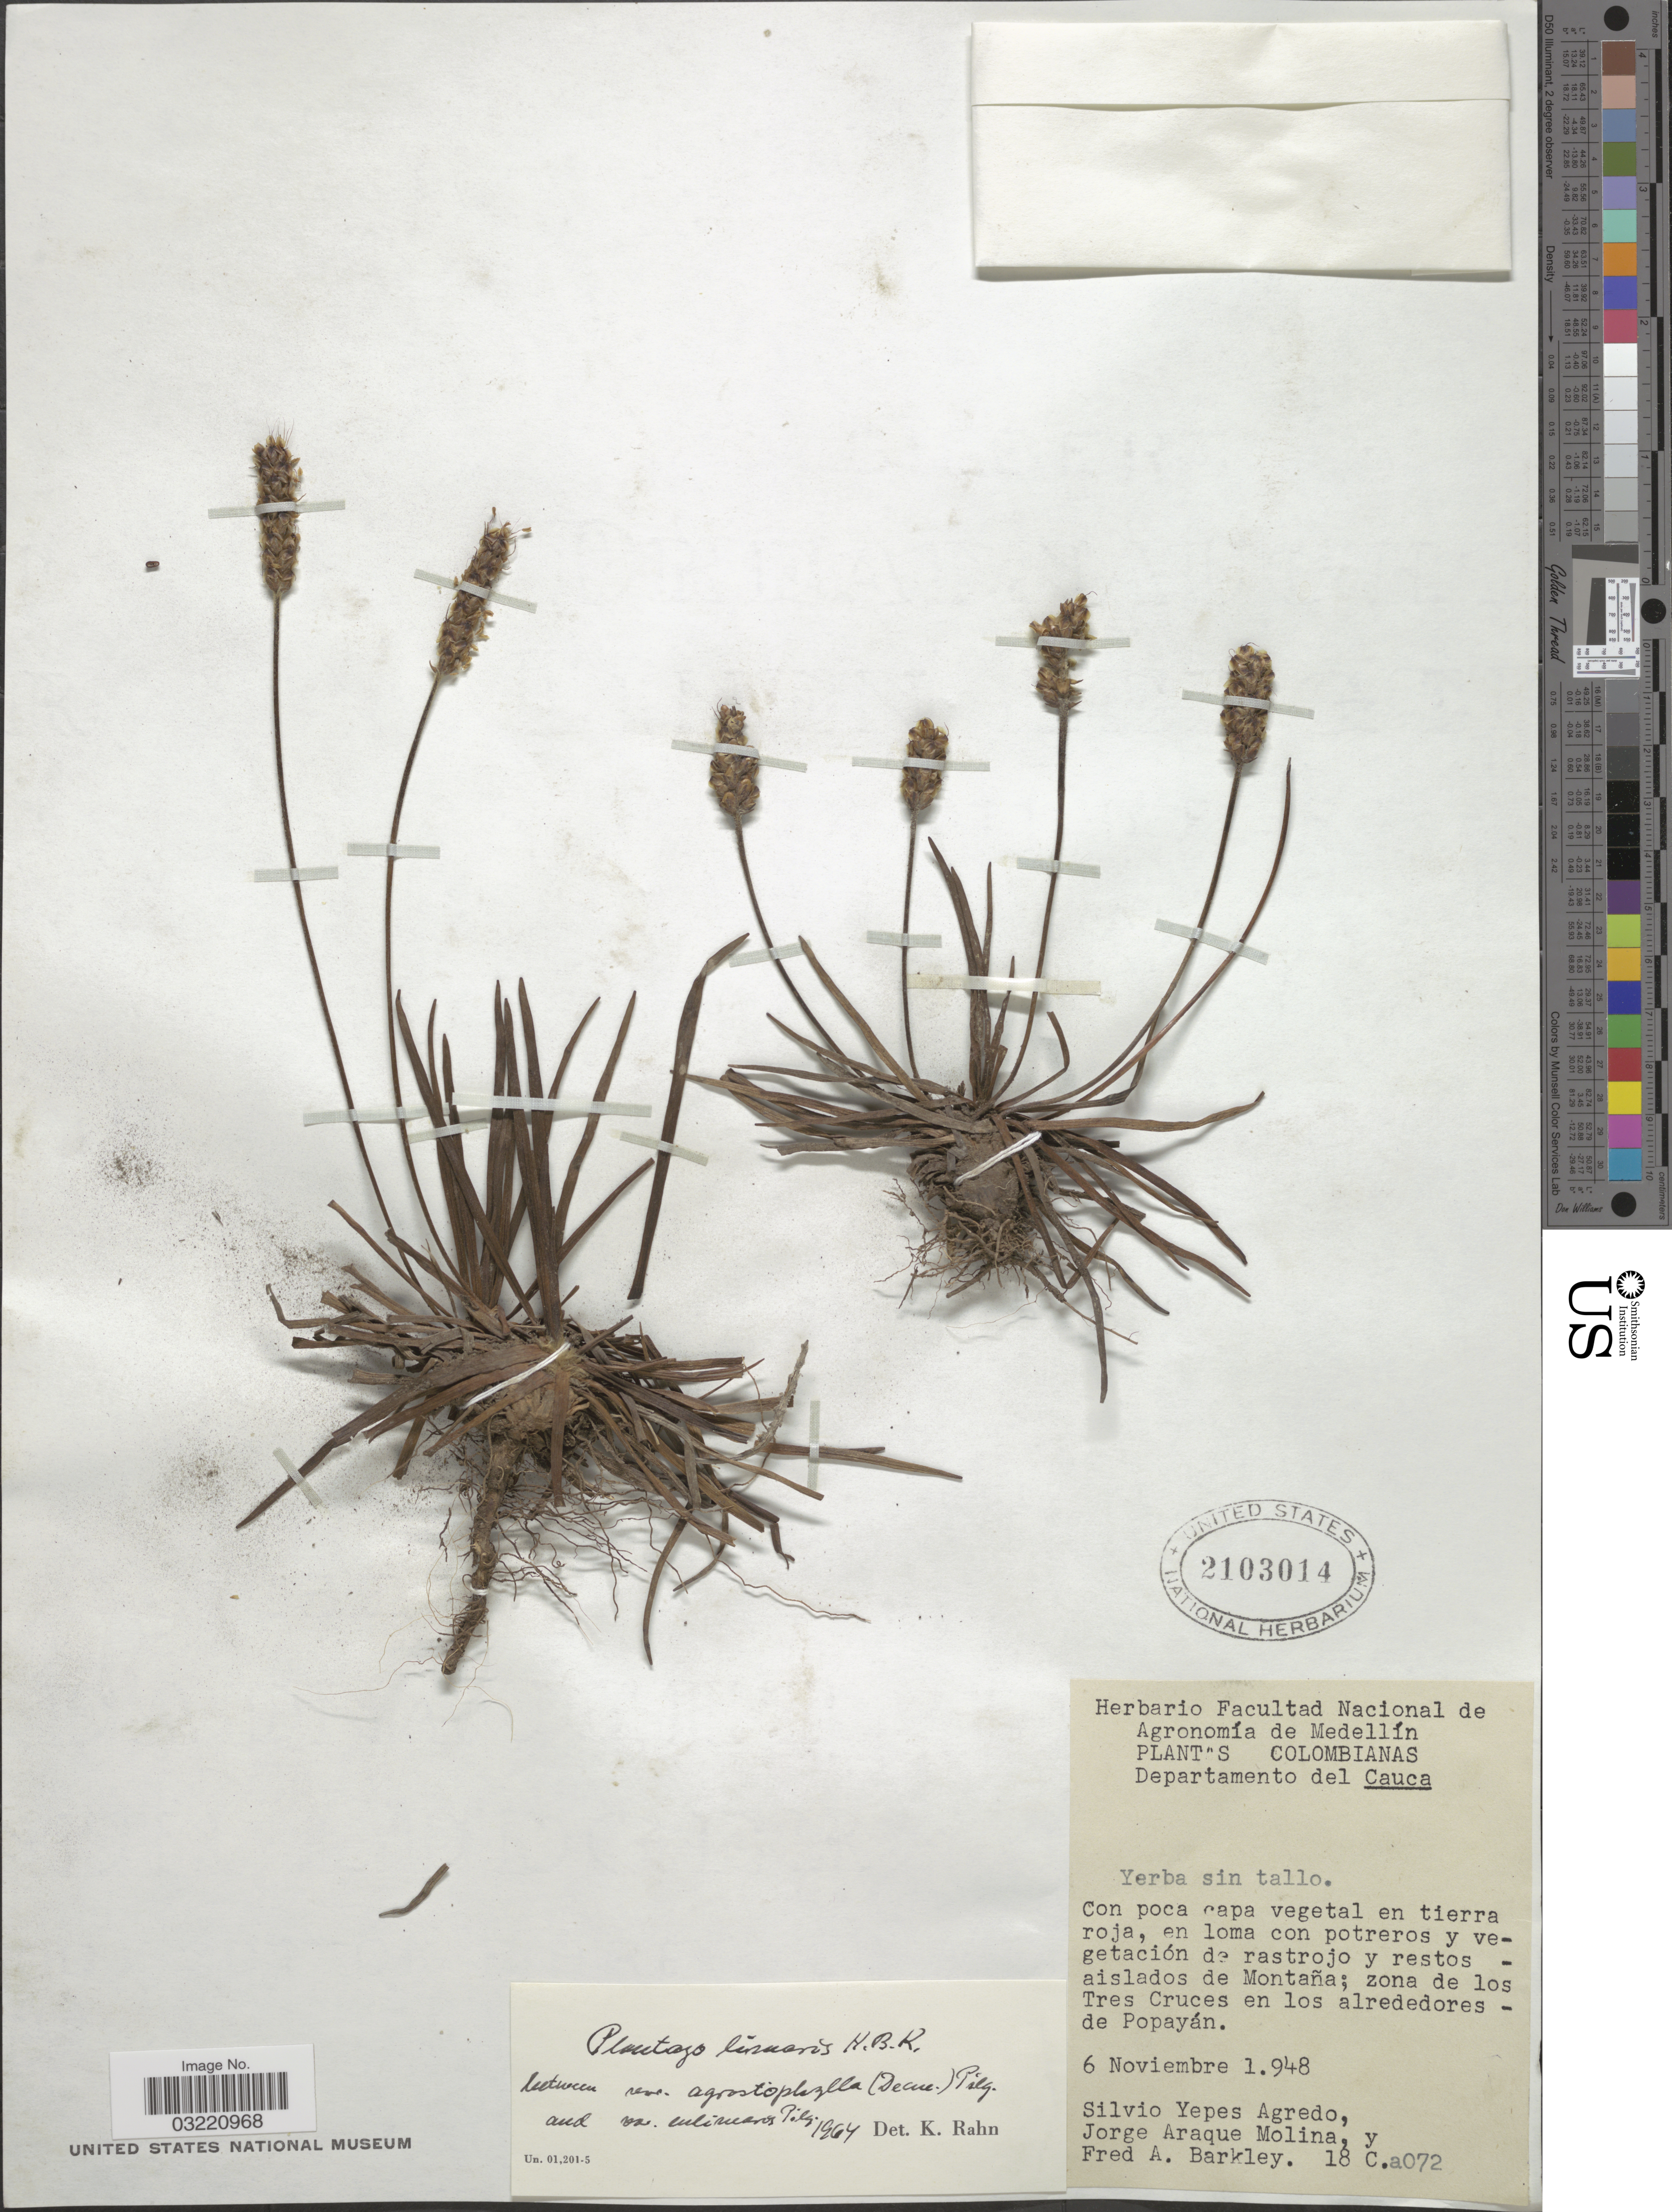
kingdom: Plantae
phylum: Tracheophyta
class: Magnoliopsida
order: Lamiales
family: Plantaginaceae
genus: Plantago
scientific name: Plantago linearis var. agrostophylla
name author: (Decne.) Pilg.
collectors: S. Yepes-Agredo, J. A. Molina & F. A. Barkley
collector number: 18 C.a072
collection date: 1948-11-06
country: Colombia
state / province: Cauca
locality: Departamento del Cauca. Aislados de Montaña; zona de los Tres Cruces en los alrededores - de Popayán.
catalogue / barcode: US 2103014